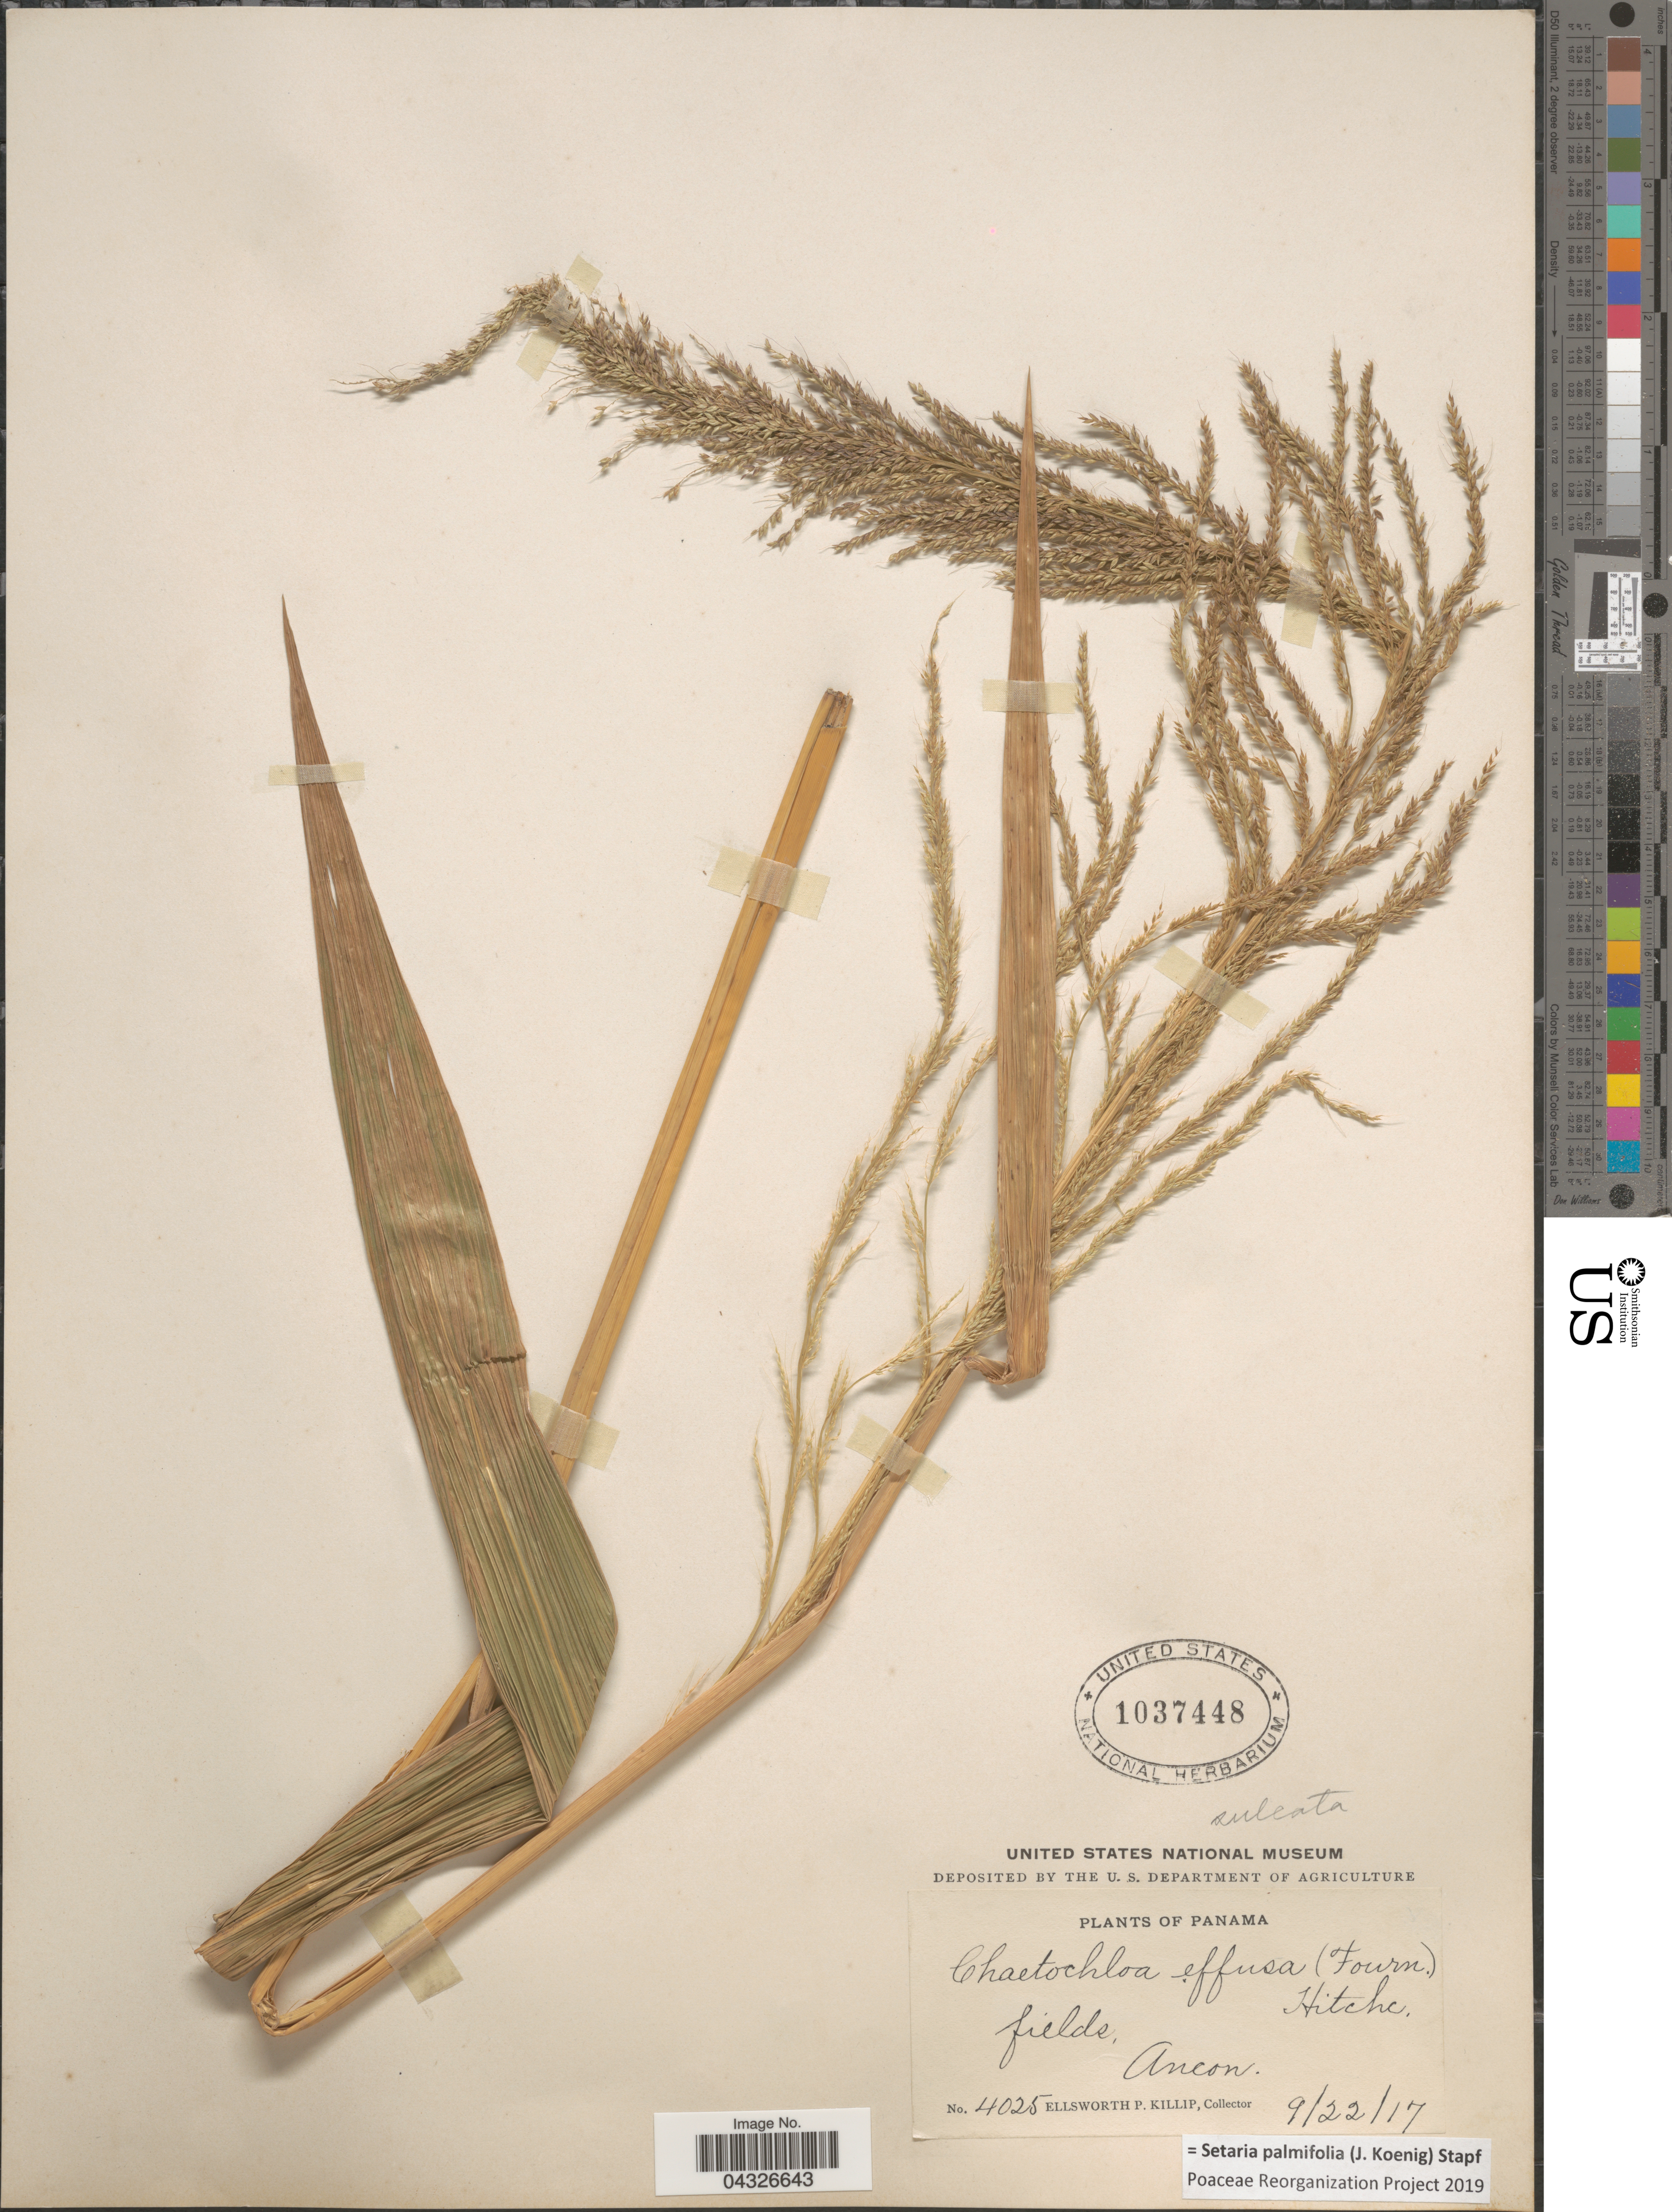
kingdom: Plantae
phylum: Tracheophyta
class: Liliopsida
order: Poales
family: Poaceae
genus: Setaria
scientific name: Setaria palmifolia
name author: (J. Koenig) Stapf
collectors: E. P. Killip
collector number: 4025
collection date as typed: Transcribed d/m/y: 22/9/17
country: Panama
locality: Fields, Ancon.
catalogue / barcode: US 1037448